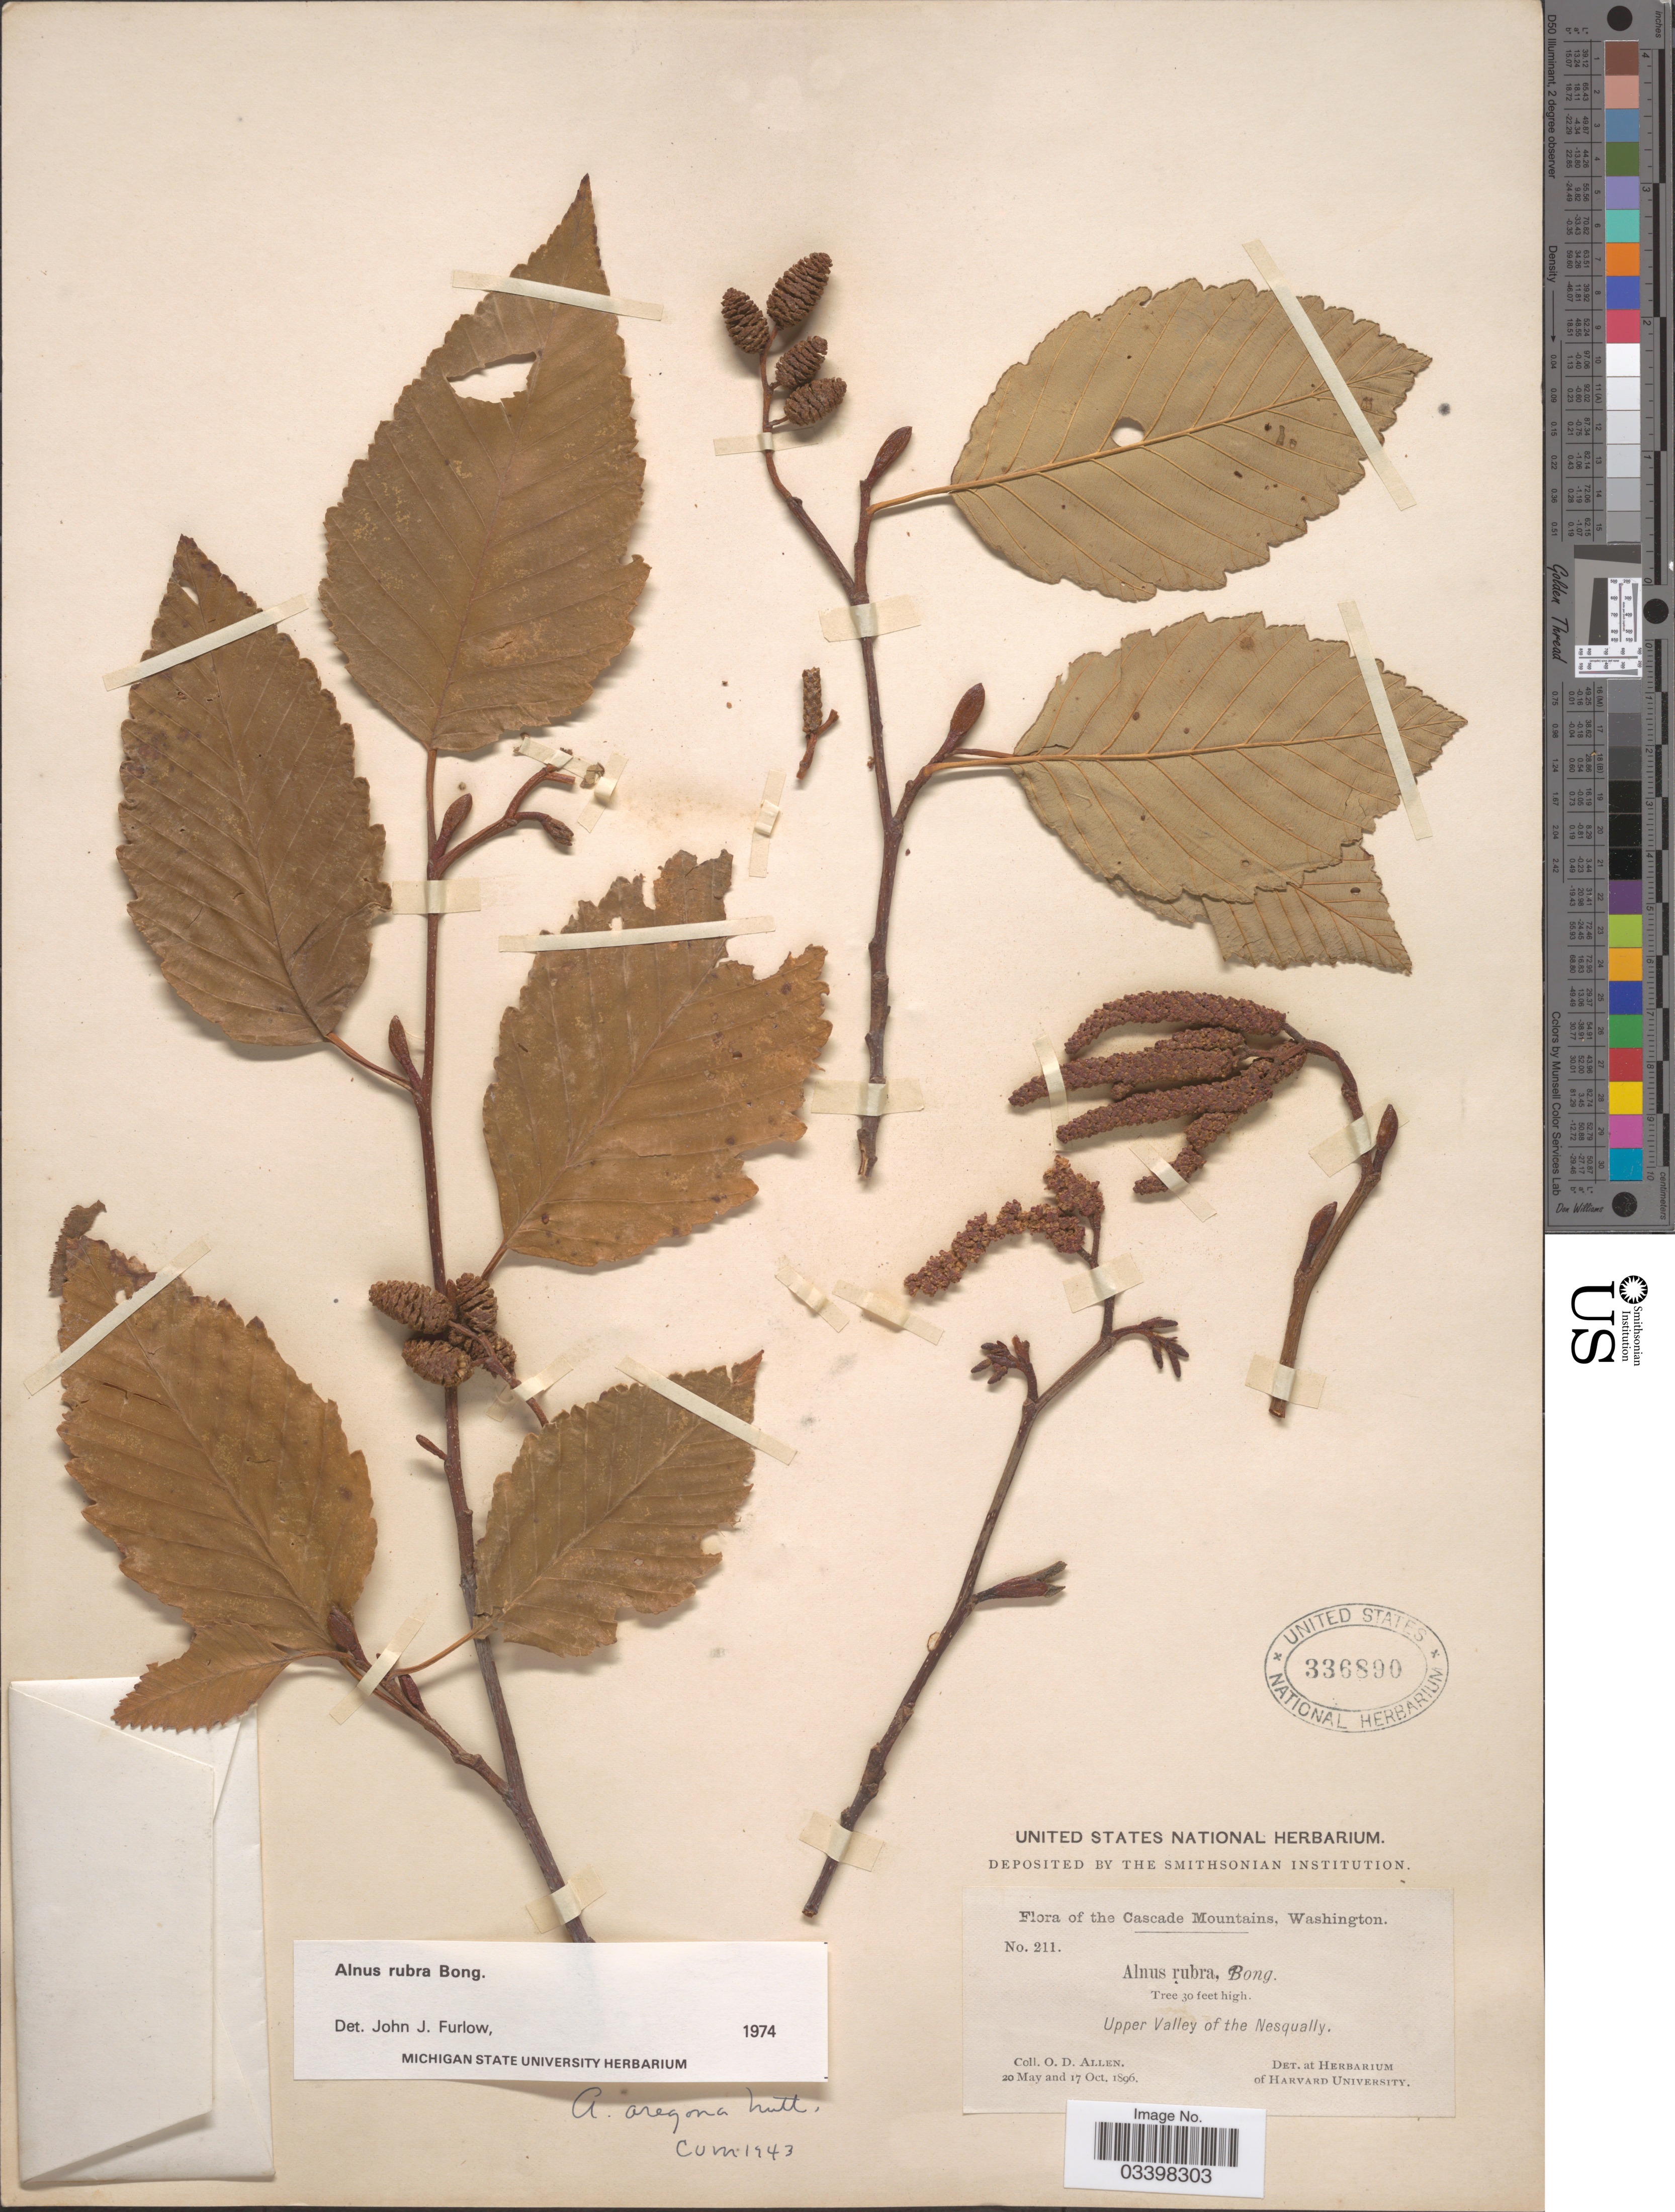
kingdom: Plantae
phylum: Tracheophyta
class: Magnoliopsida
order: Fagales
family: Betulaceae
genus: Alnus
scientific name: Alnus rubra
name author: Bong.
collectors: O. D. Allen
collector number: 211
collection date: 1896-05-20/1896-10-17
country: United States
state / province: Washington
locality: The Cascade Mountains. Upper Valley of the Nesqually.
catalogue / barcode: US 336890